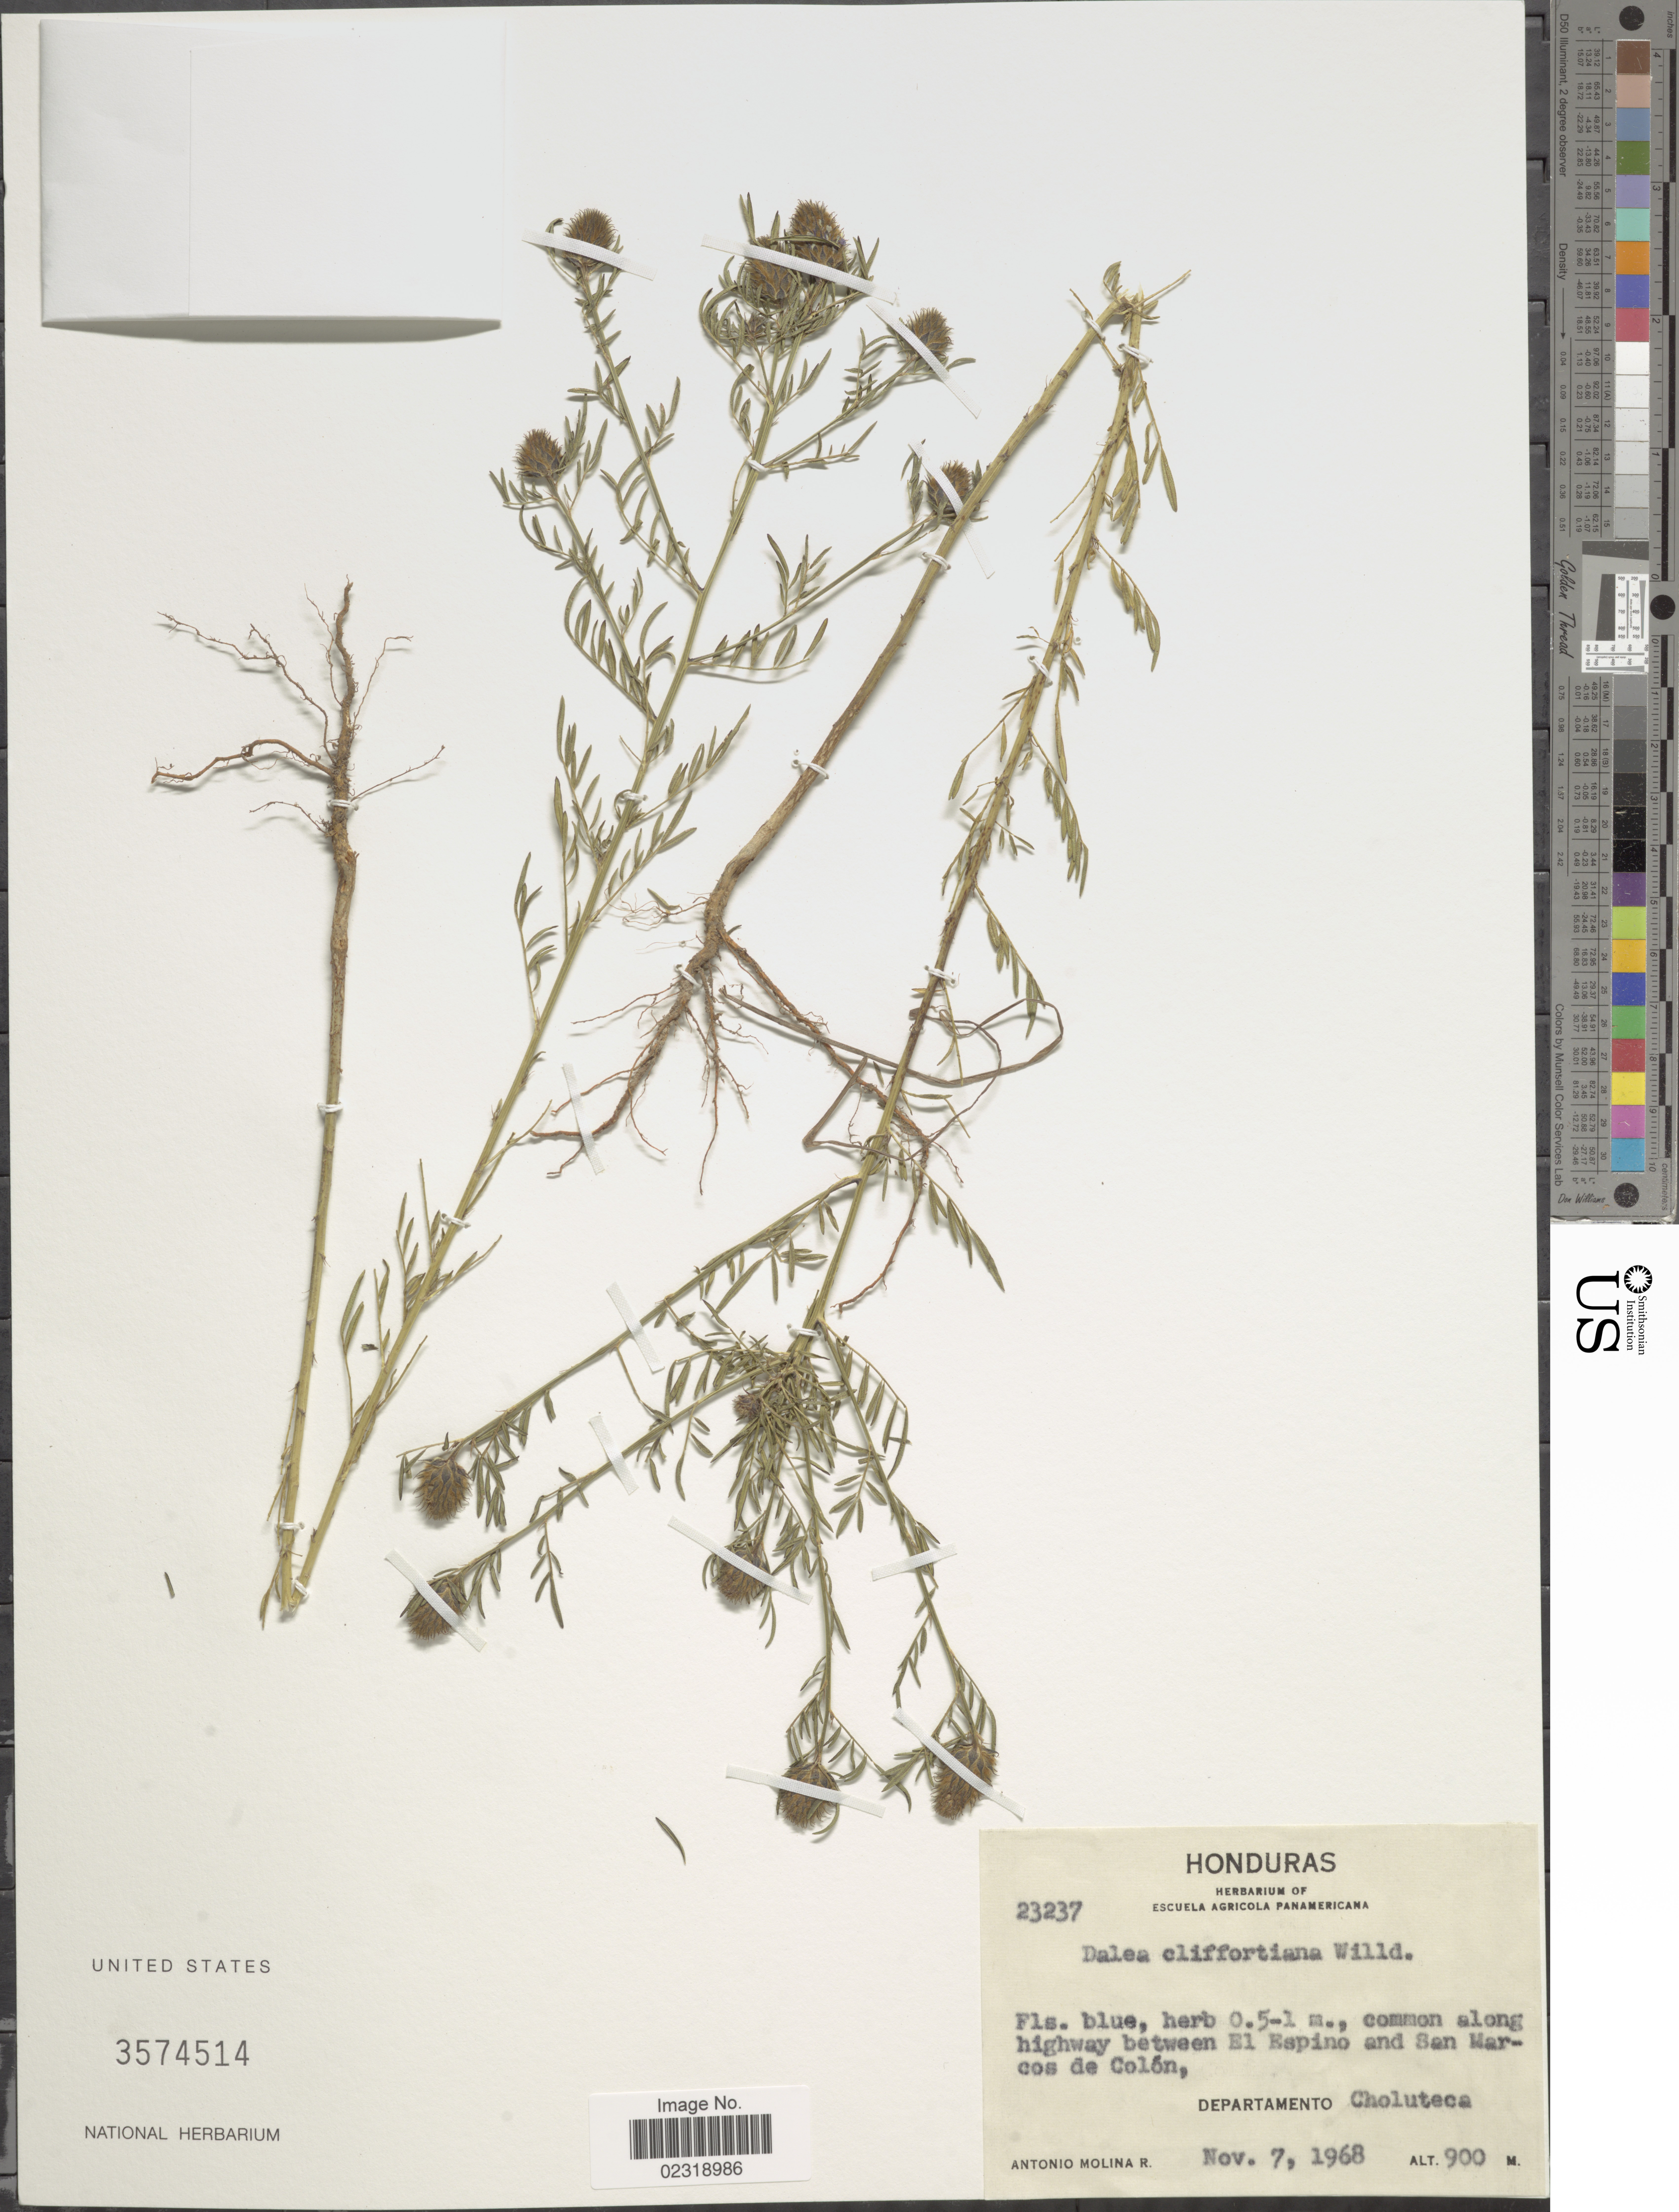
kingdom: Plantae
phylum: Tracheophyta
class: Magnoliopsida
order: Fabales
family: Fabaceae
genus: Dalea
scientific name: Dalea cliffortiana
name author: Willd.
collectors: A. Molina R.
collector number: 23237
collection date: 1968-11-07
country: Honduras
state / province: Choluteca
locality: Departamento Choluteca. Common along highway between el Espino and San Marcos de Colon.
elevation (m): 900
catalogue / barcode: US 3574514